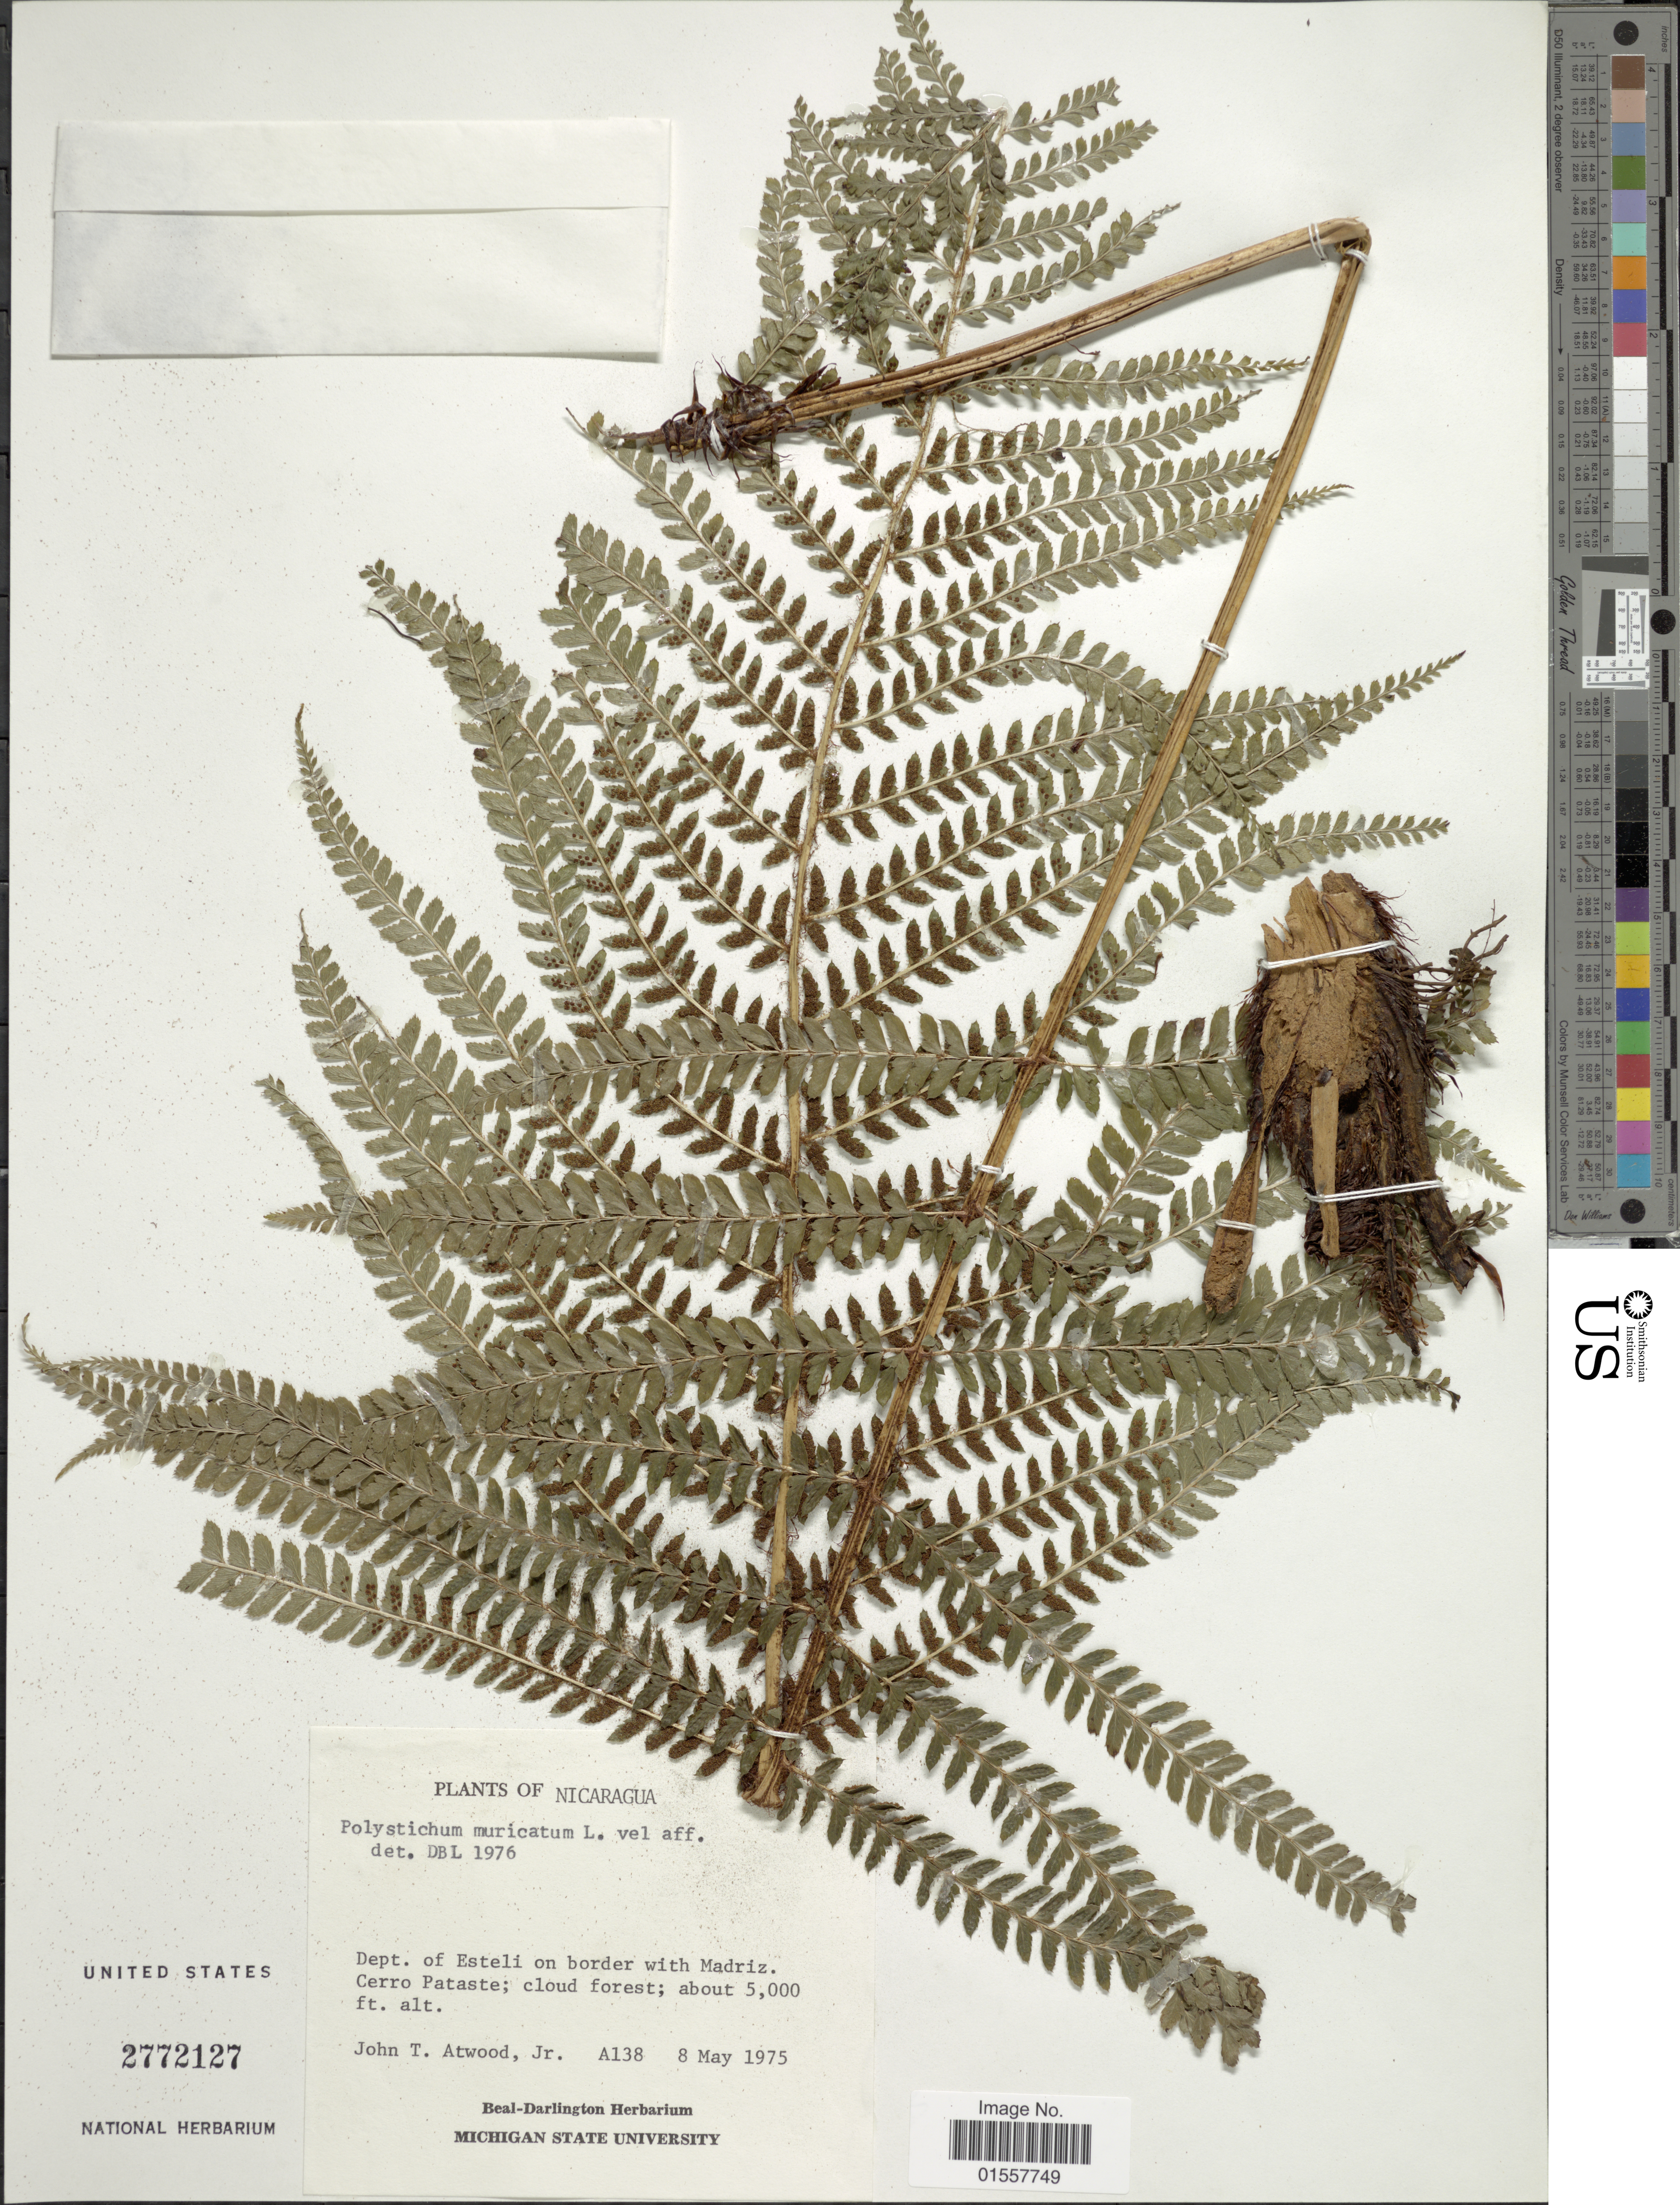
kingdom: Plantae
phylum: Tracheophyta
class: Polypodiopsida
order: Polypodiales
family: Dryopteridaceae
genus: Polystichum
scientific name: Polystichum muricatum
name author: (L.) Fée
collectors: J. T. Atwood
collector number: A138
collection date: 1975-05-08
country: Nicaragua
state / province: Esteli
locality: Dept. of Esteli on border with Madriz, Cerro Pataste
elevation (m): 1524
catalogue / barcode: US 2772127